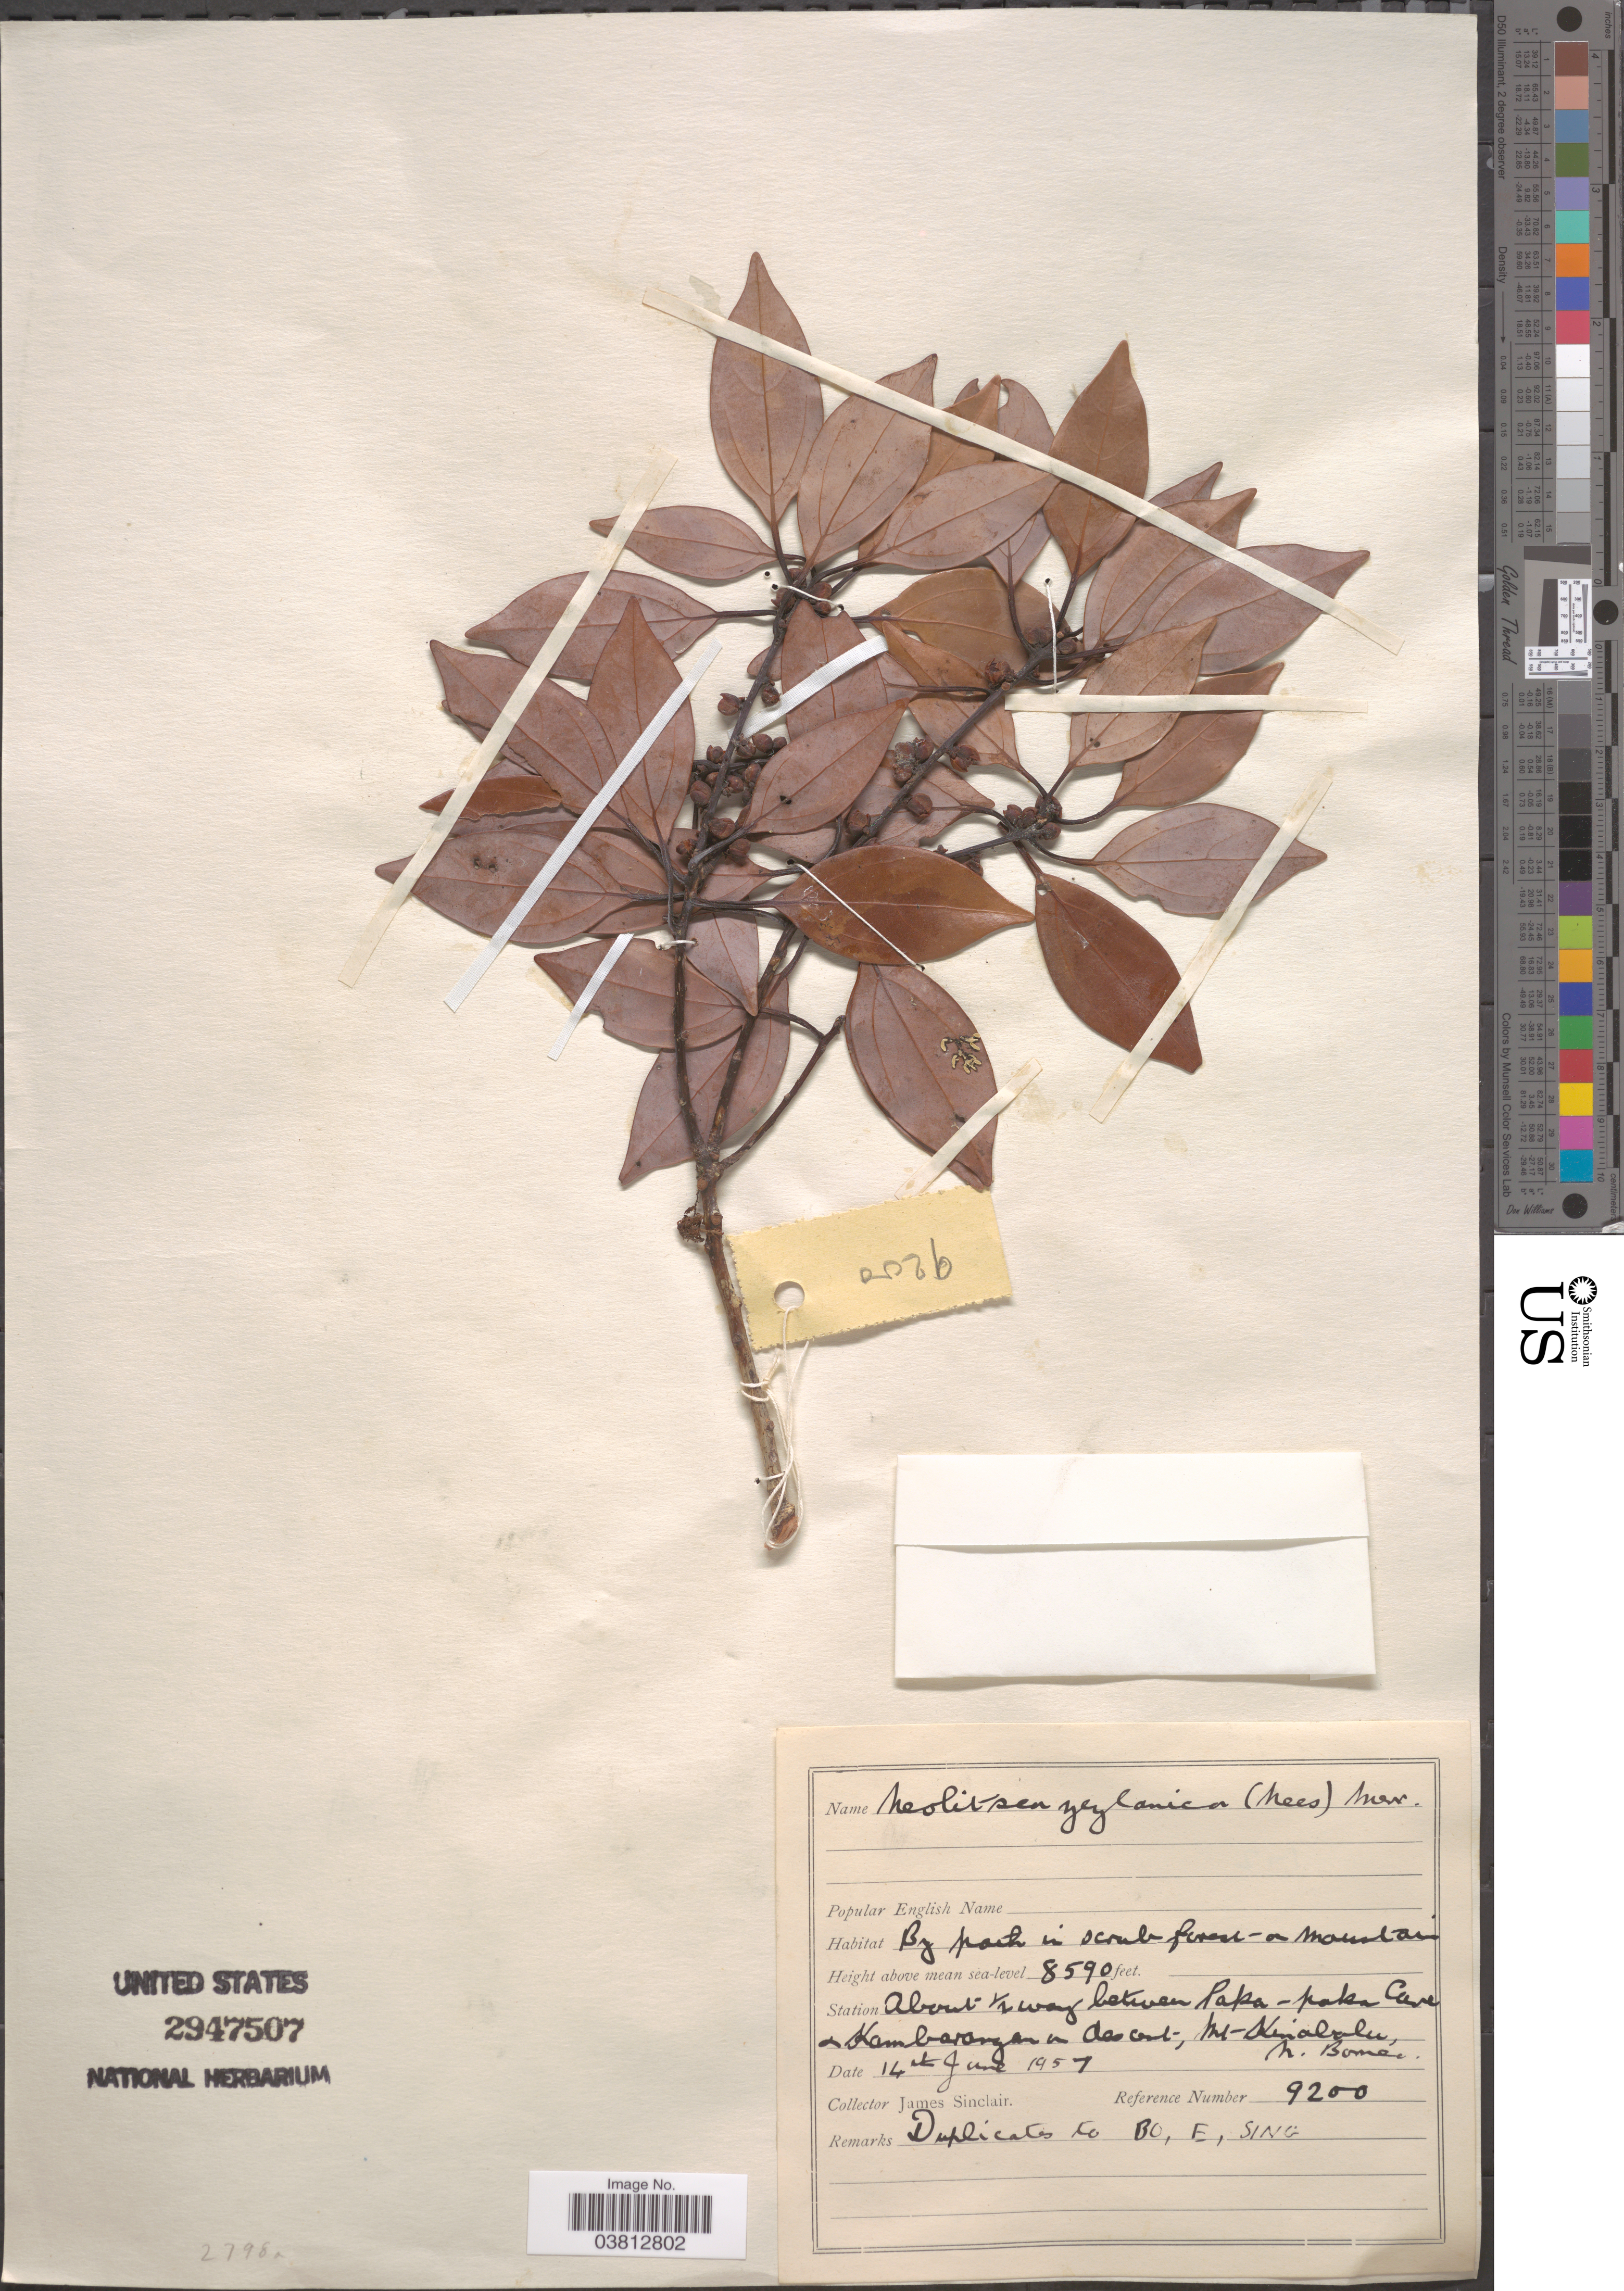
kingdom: Plantae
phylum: Tracheophyta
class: Magnoliopsida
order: Laurales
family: Lauraceae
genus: Neolitsea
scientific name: Neolitsea zeylanica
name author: (Nees & T. Nees) Merr.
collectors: J. Sinclair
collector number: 9200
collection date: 1957-06-14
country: Malaysia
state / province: Sabah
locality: Station About ½ way between Paka-paka Cave & Kambarangan [interpreted] in descent, Mt. Kinabalu, N. Borneo.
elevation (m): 2618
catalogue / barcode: US 2947507